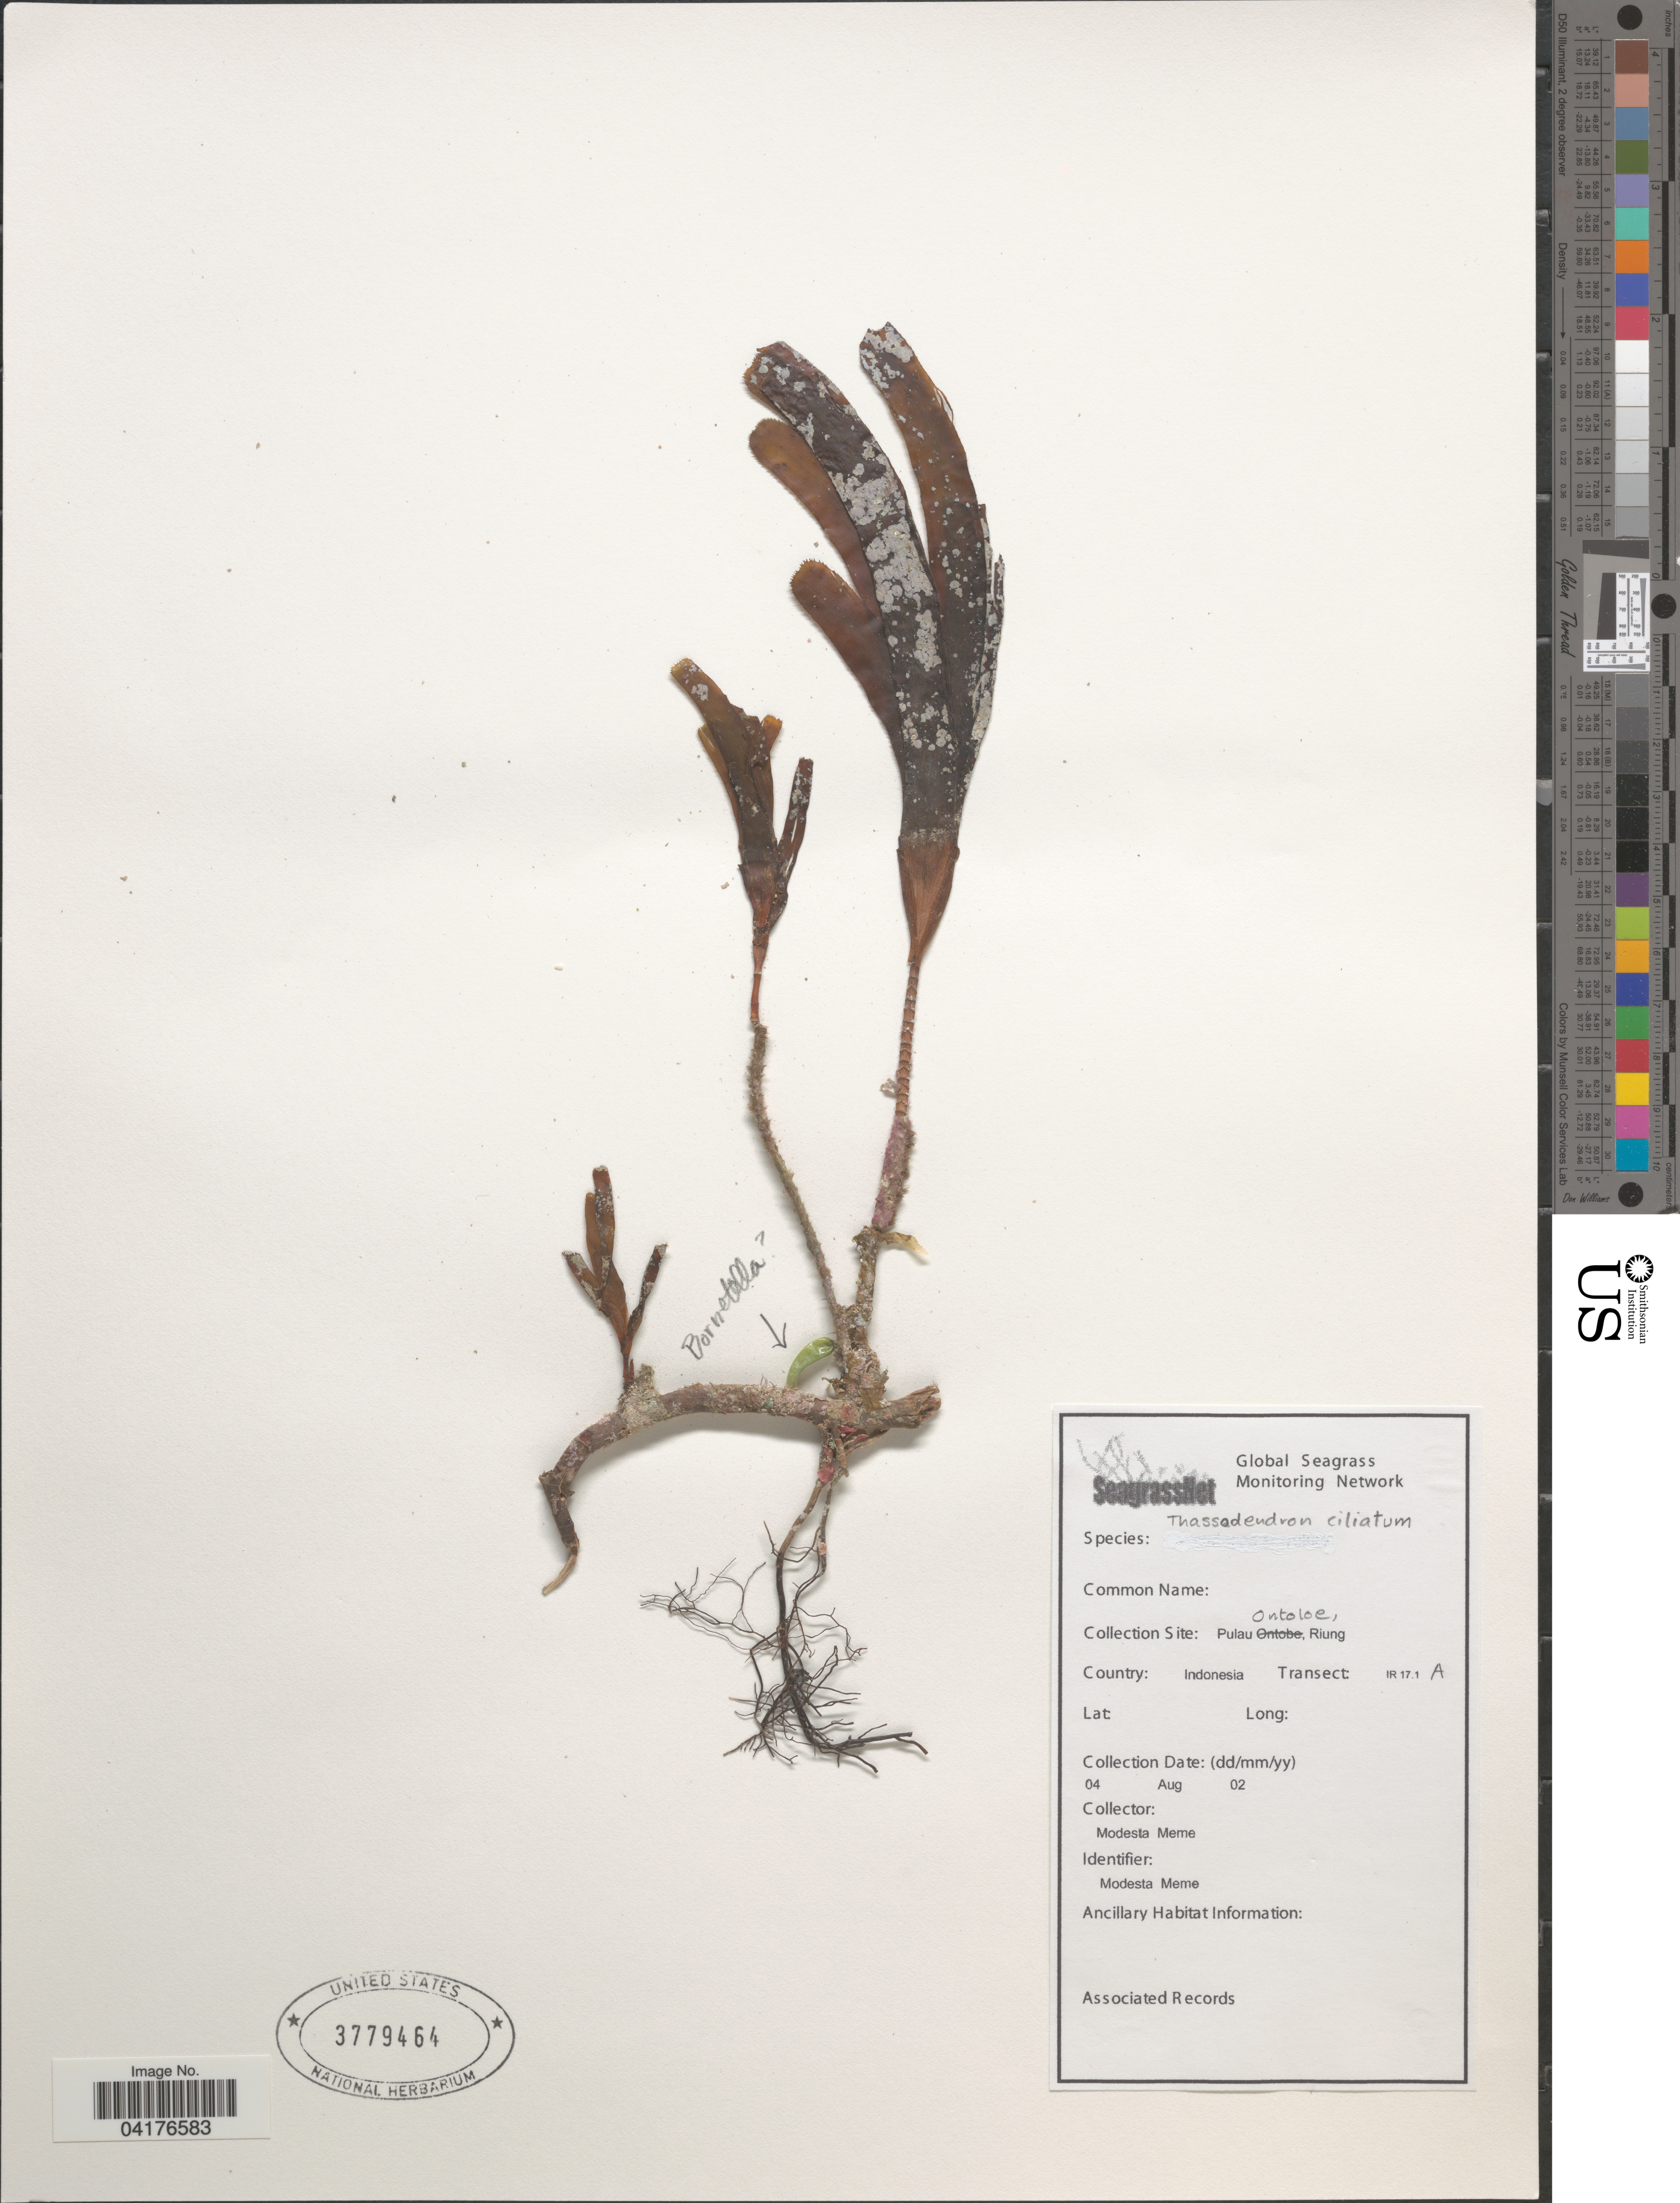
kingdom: Plantae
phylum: Tracheophyta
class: Liliopsida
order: Alismatales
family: Cymodoceaceae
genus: Thalassodendron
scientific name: Thalassodendron ciliatum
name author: (Forssk.) Hartog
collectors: M. Meme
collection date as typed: Transcribed d/m/y: 4/8/2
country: Indonesia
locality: Pulau Ontoloe, Riung. Transect: IR 17.1 A.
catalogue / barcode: US 3779464